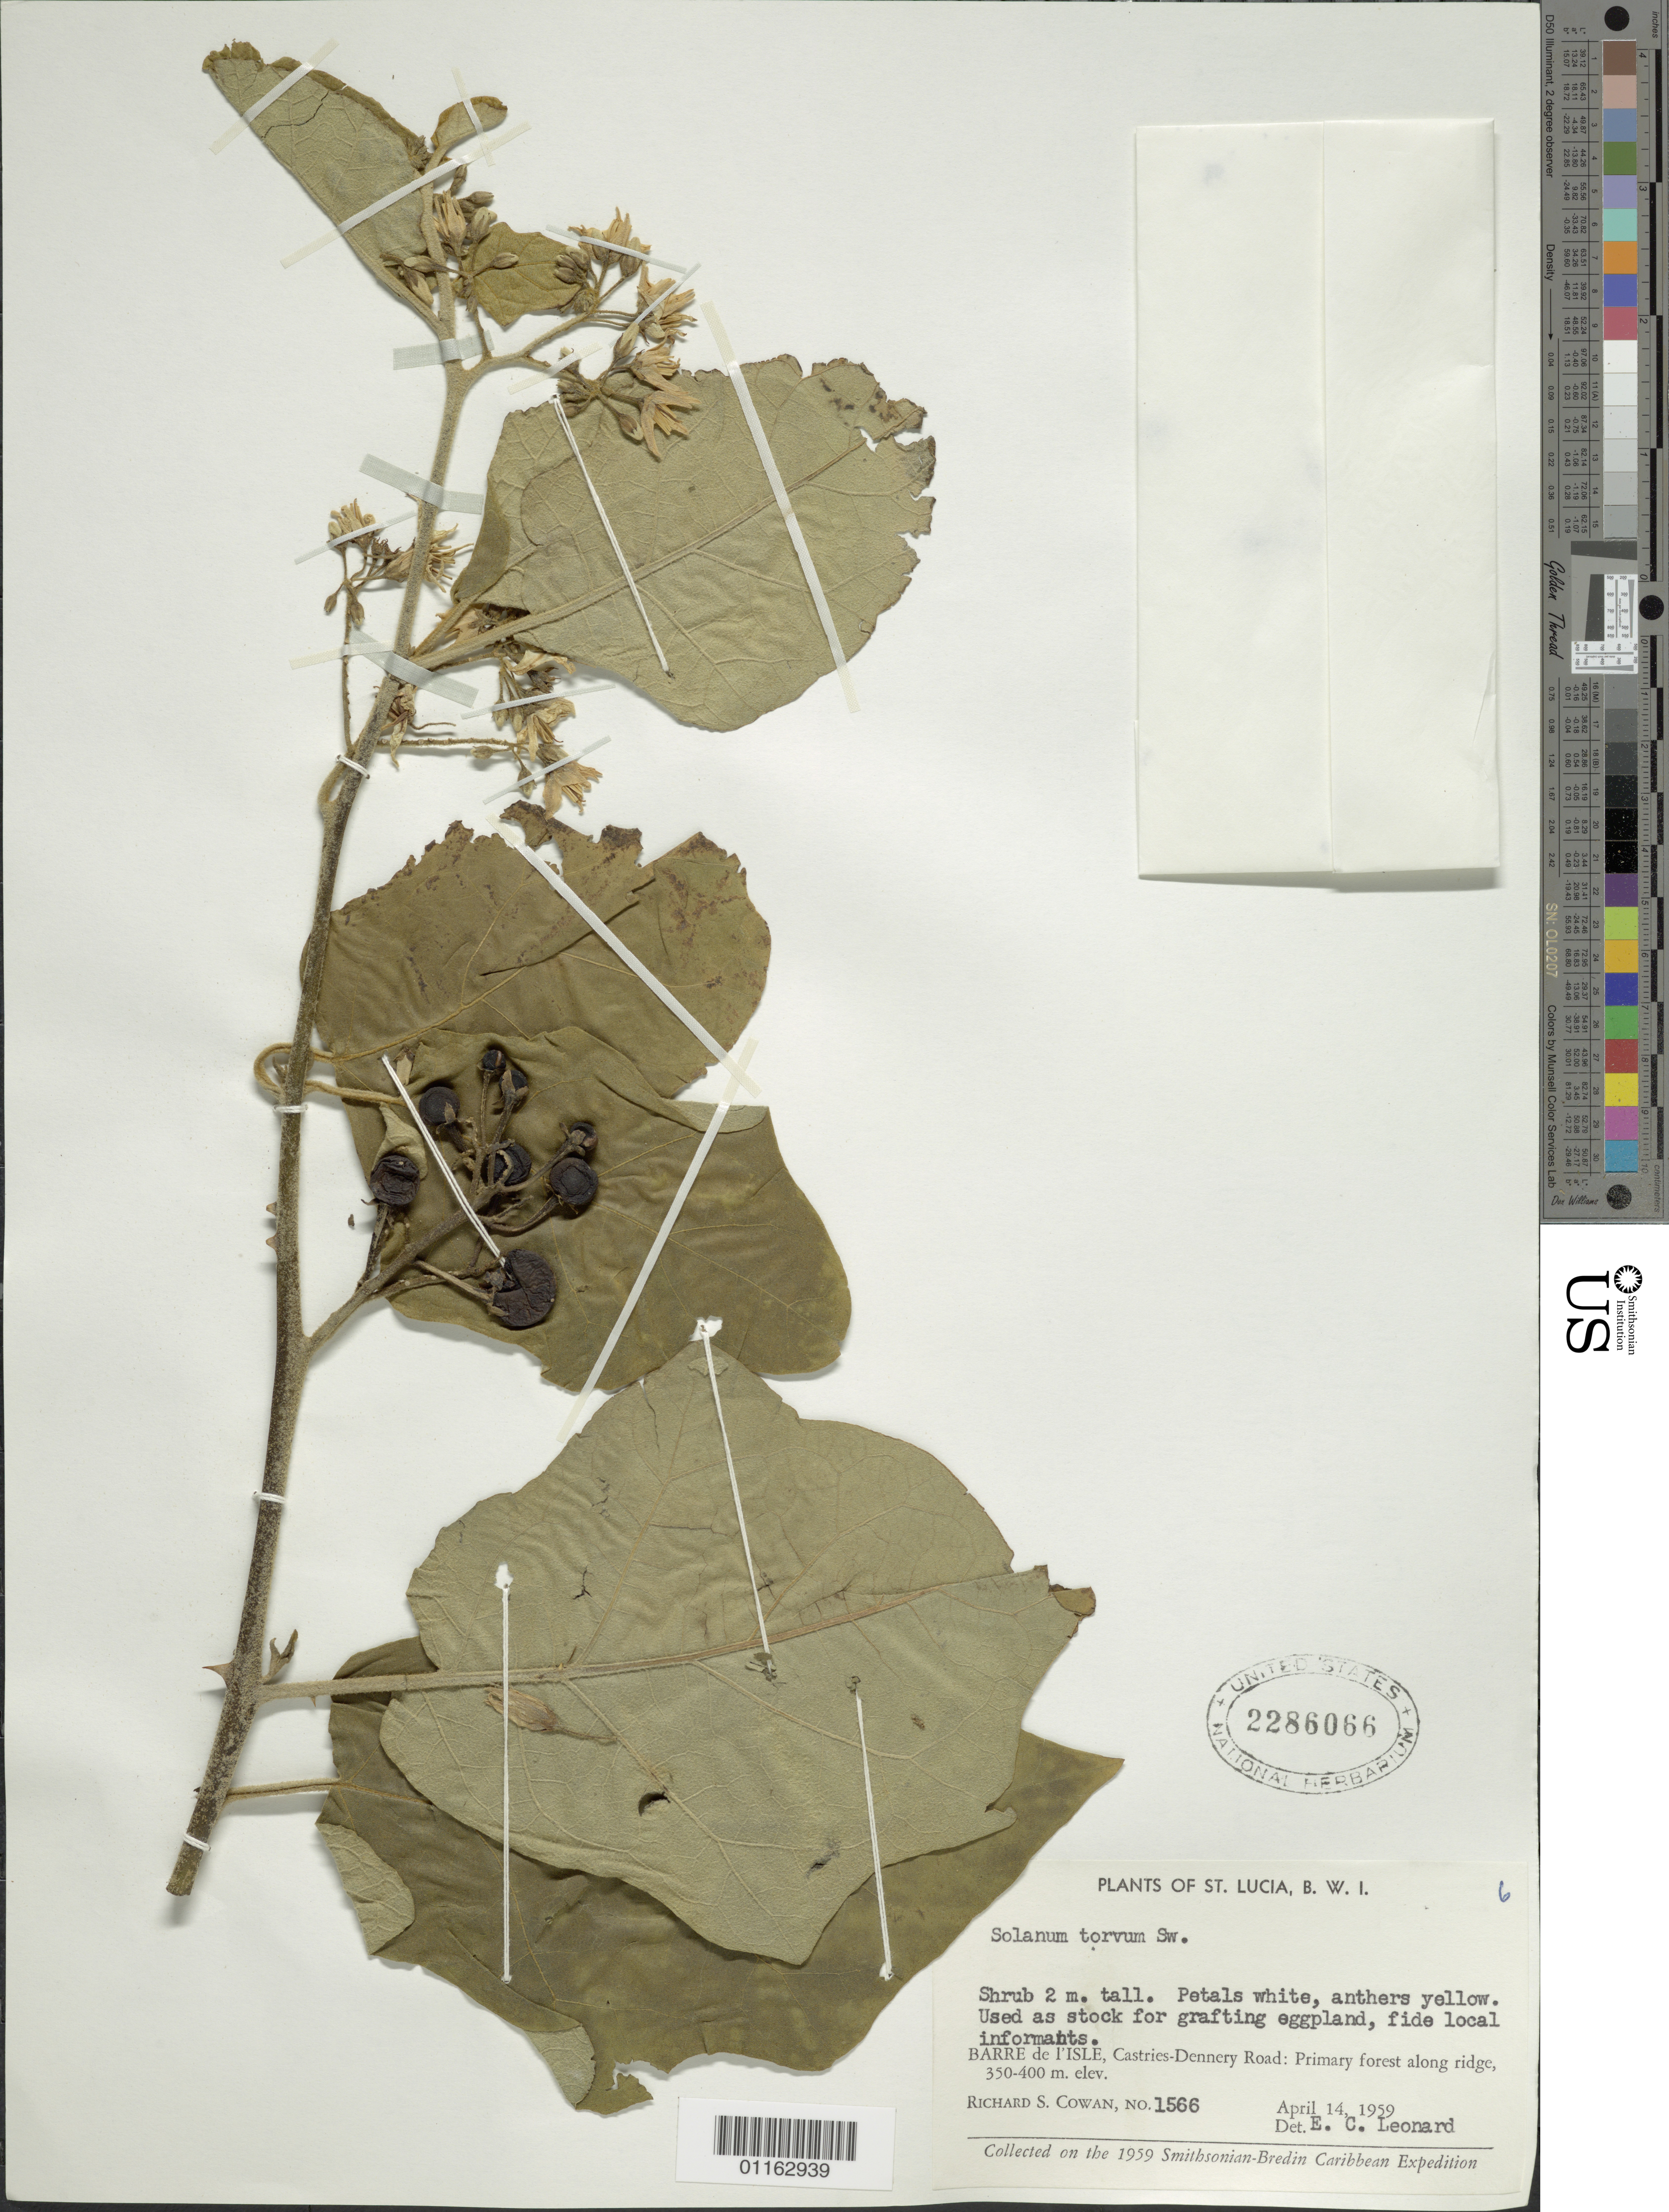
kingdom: Plantae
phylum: Tracheophyta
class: Magnoliopsida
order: Solanales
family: Solanaceae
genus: Solanum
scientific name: Solanum torvum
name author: Sw.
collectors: R. S. Cowan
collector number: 1566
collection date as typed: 14 Apr 1959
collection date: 1959-04-14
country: St. Lucia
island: St. Lucia I.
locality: Barre de l'Isle, Castries-Dennery Road; Primary forest along ridges.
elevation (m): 350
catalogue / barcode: US 2286066